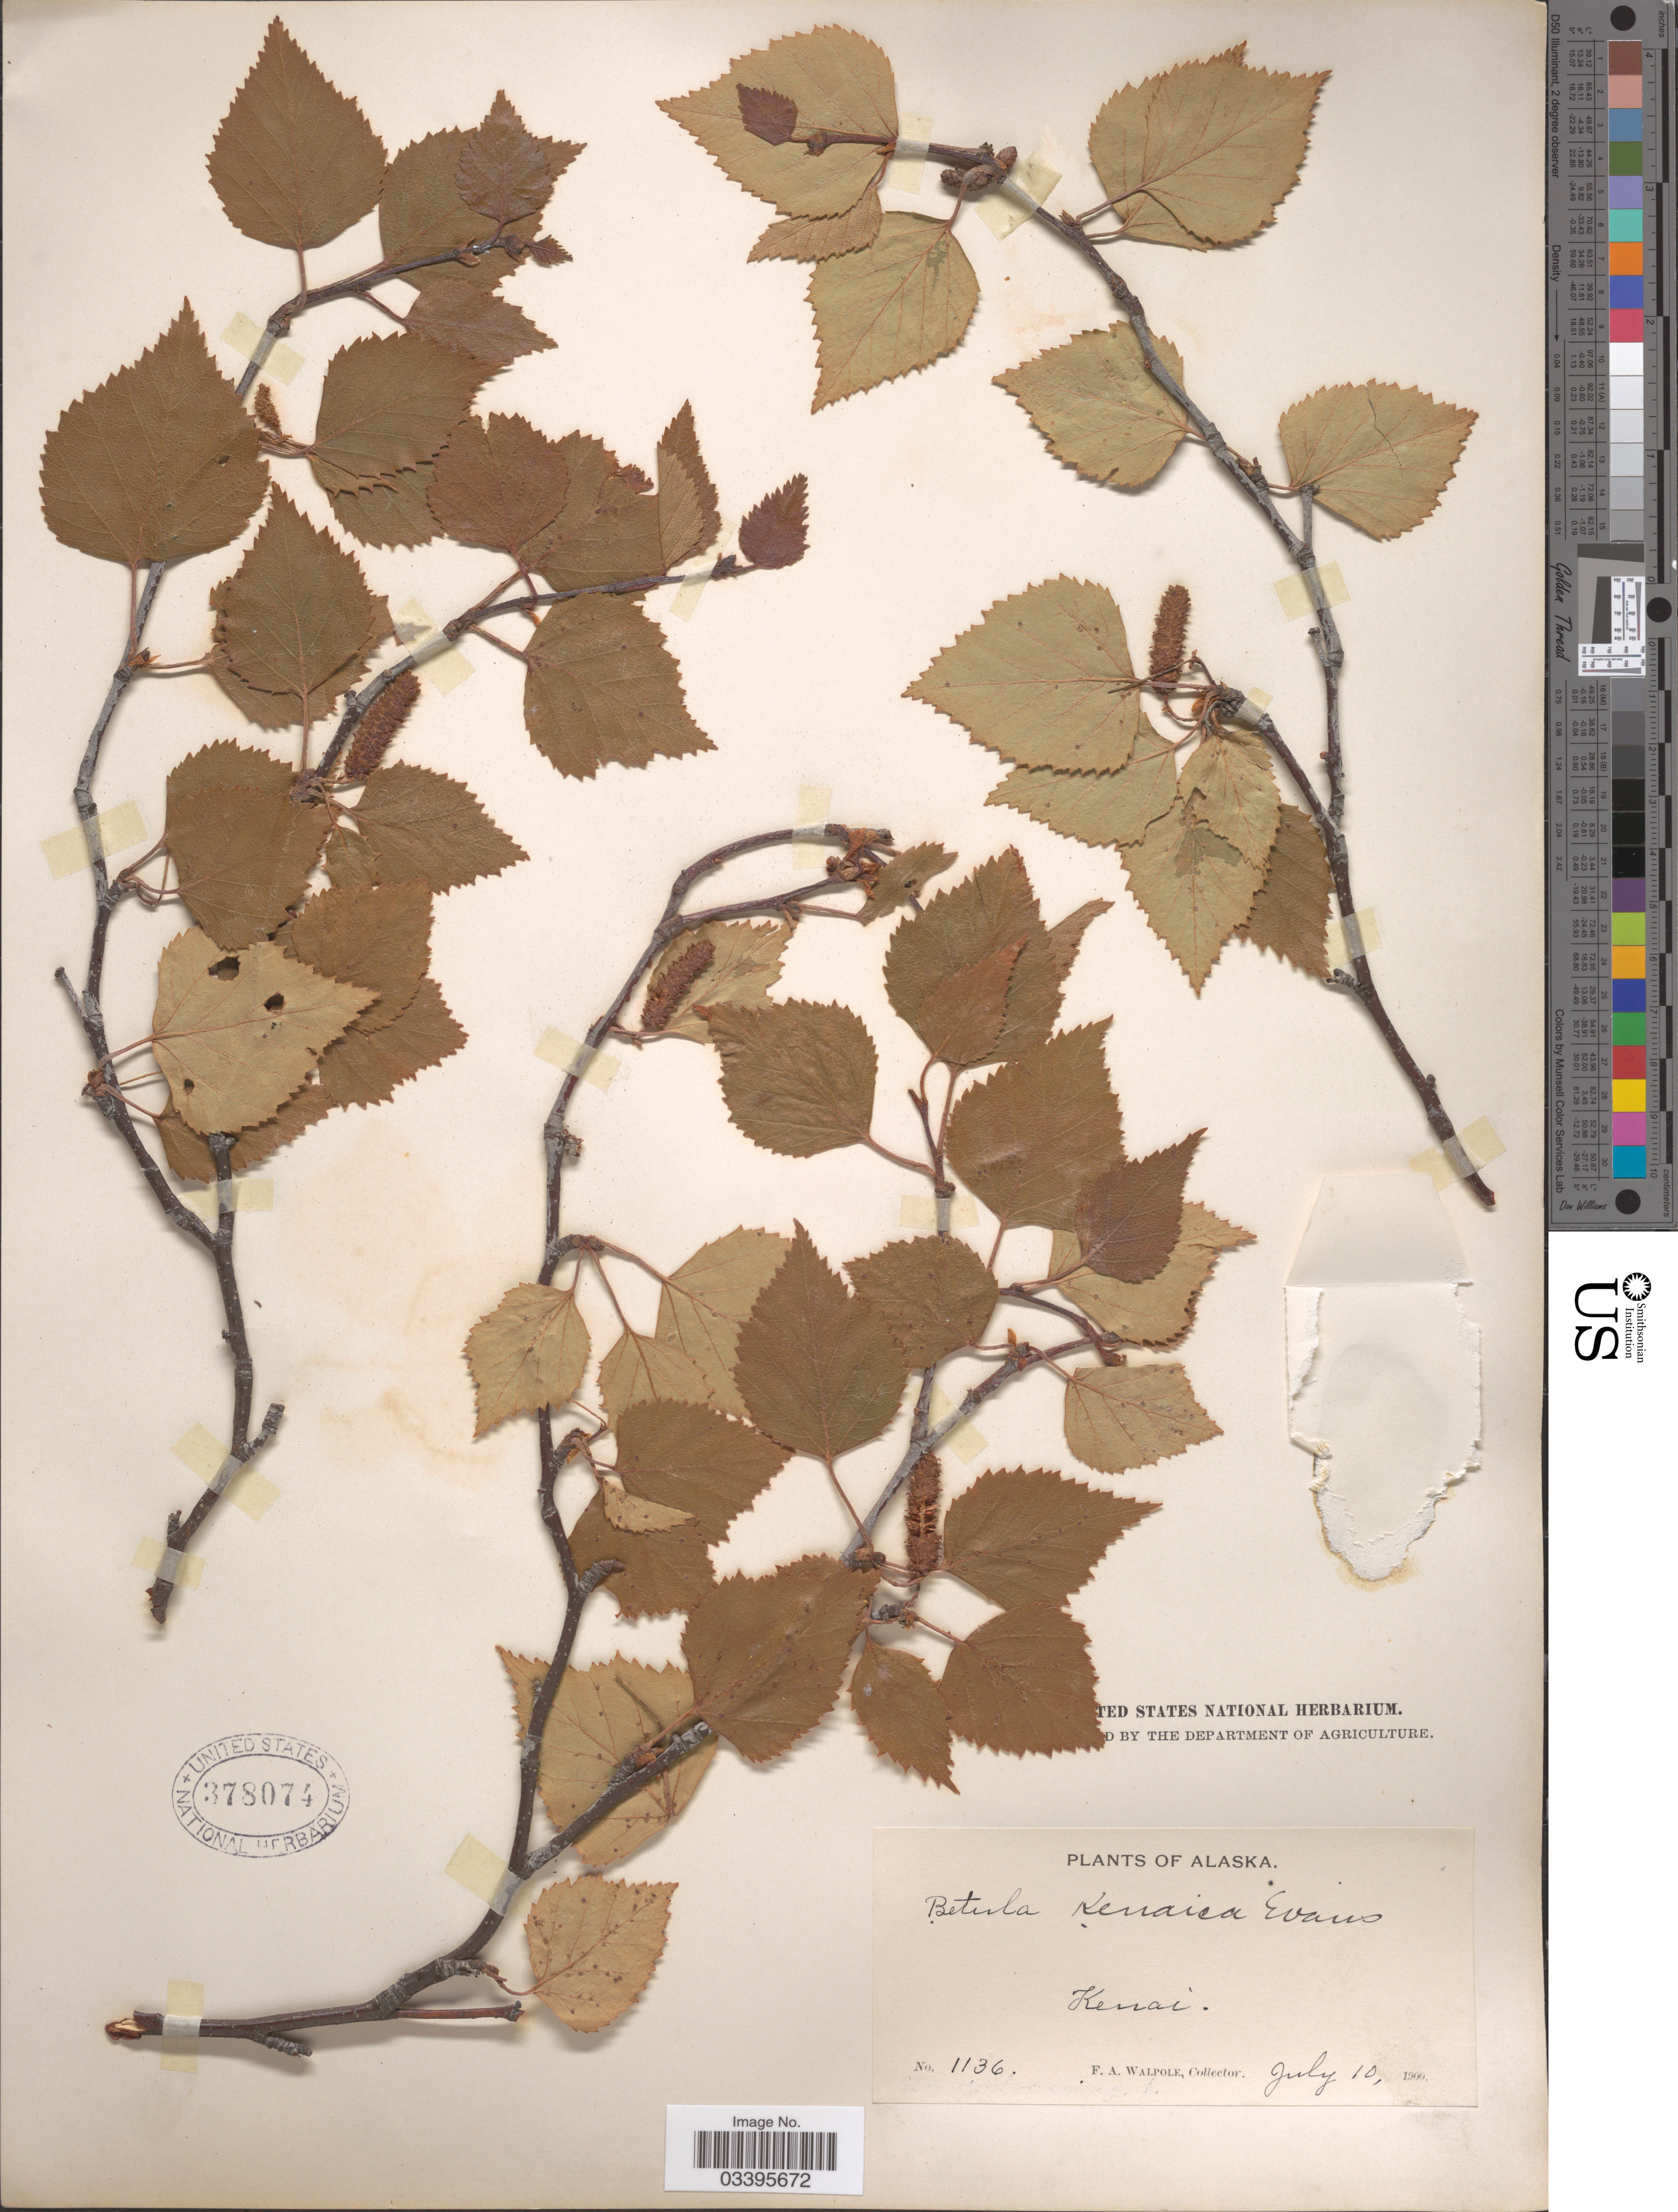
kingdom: Plantae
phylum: Tracheophyta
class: Magnoliopsida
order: Fagales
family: Betulaceae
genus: Betula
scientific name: Betula kenaica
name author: W.H. Evans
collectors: F. Walpole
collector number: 1136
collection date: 1900-07-10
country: United States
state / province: Alaska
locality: Kenai.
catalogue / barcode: US 378074